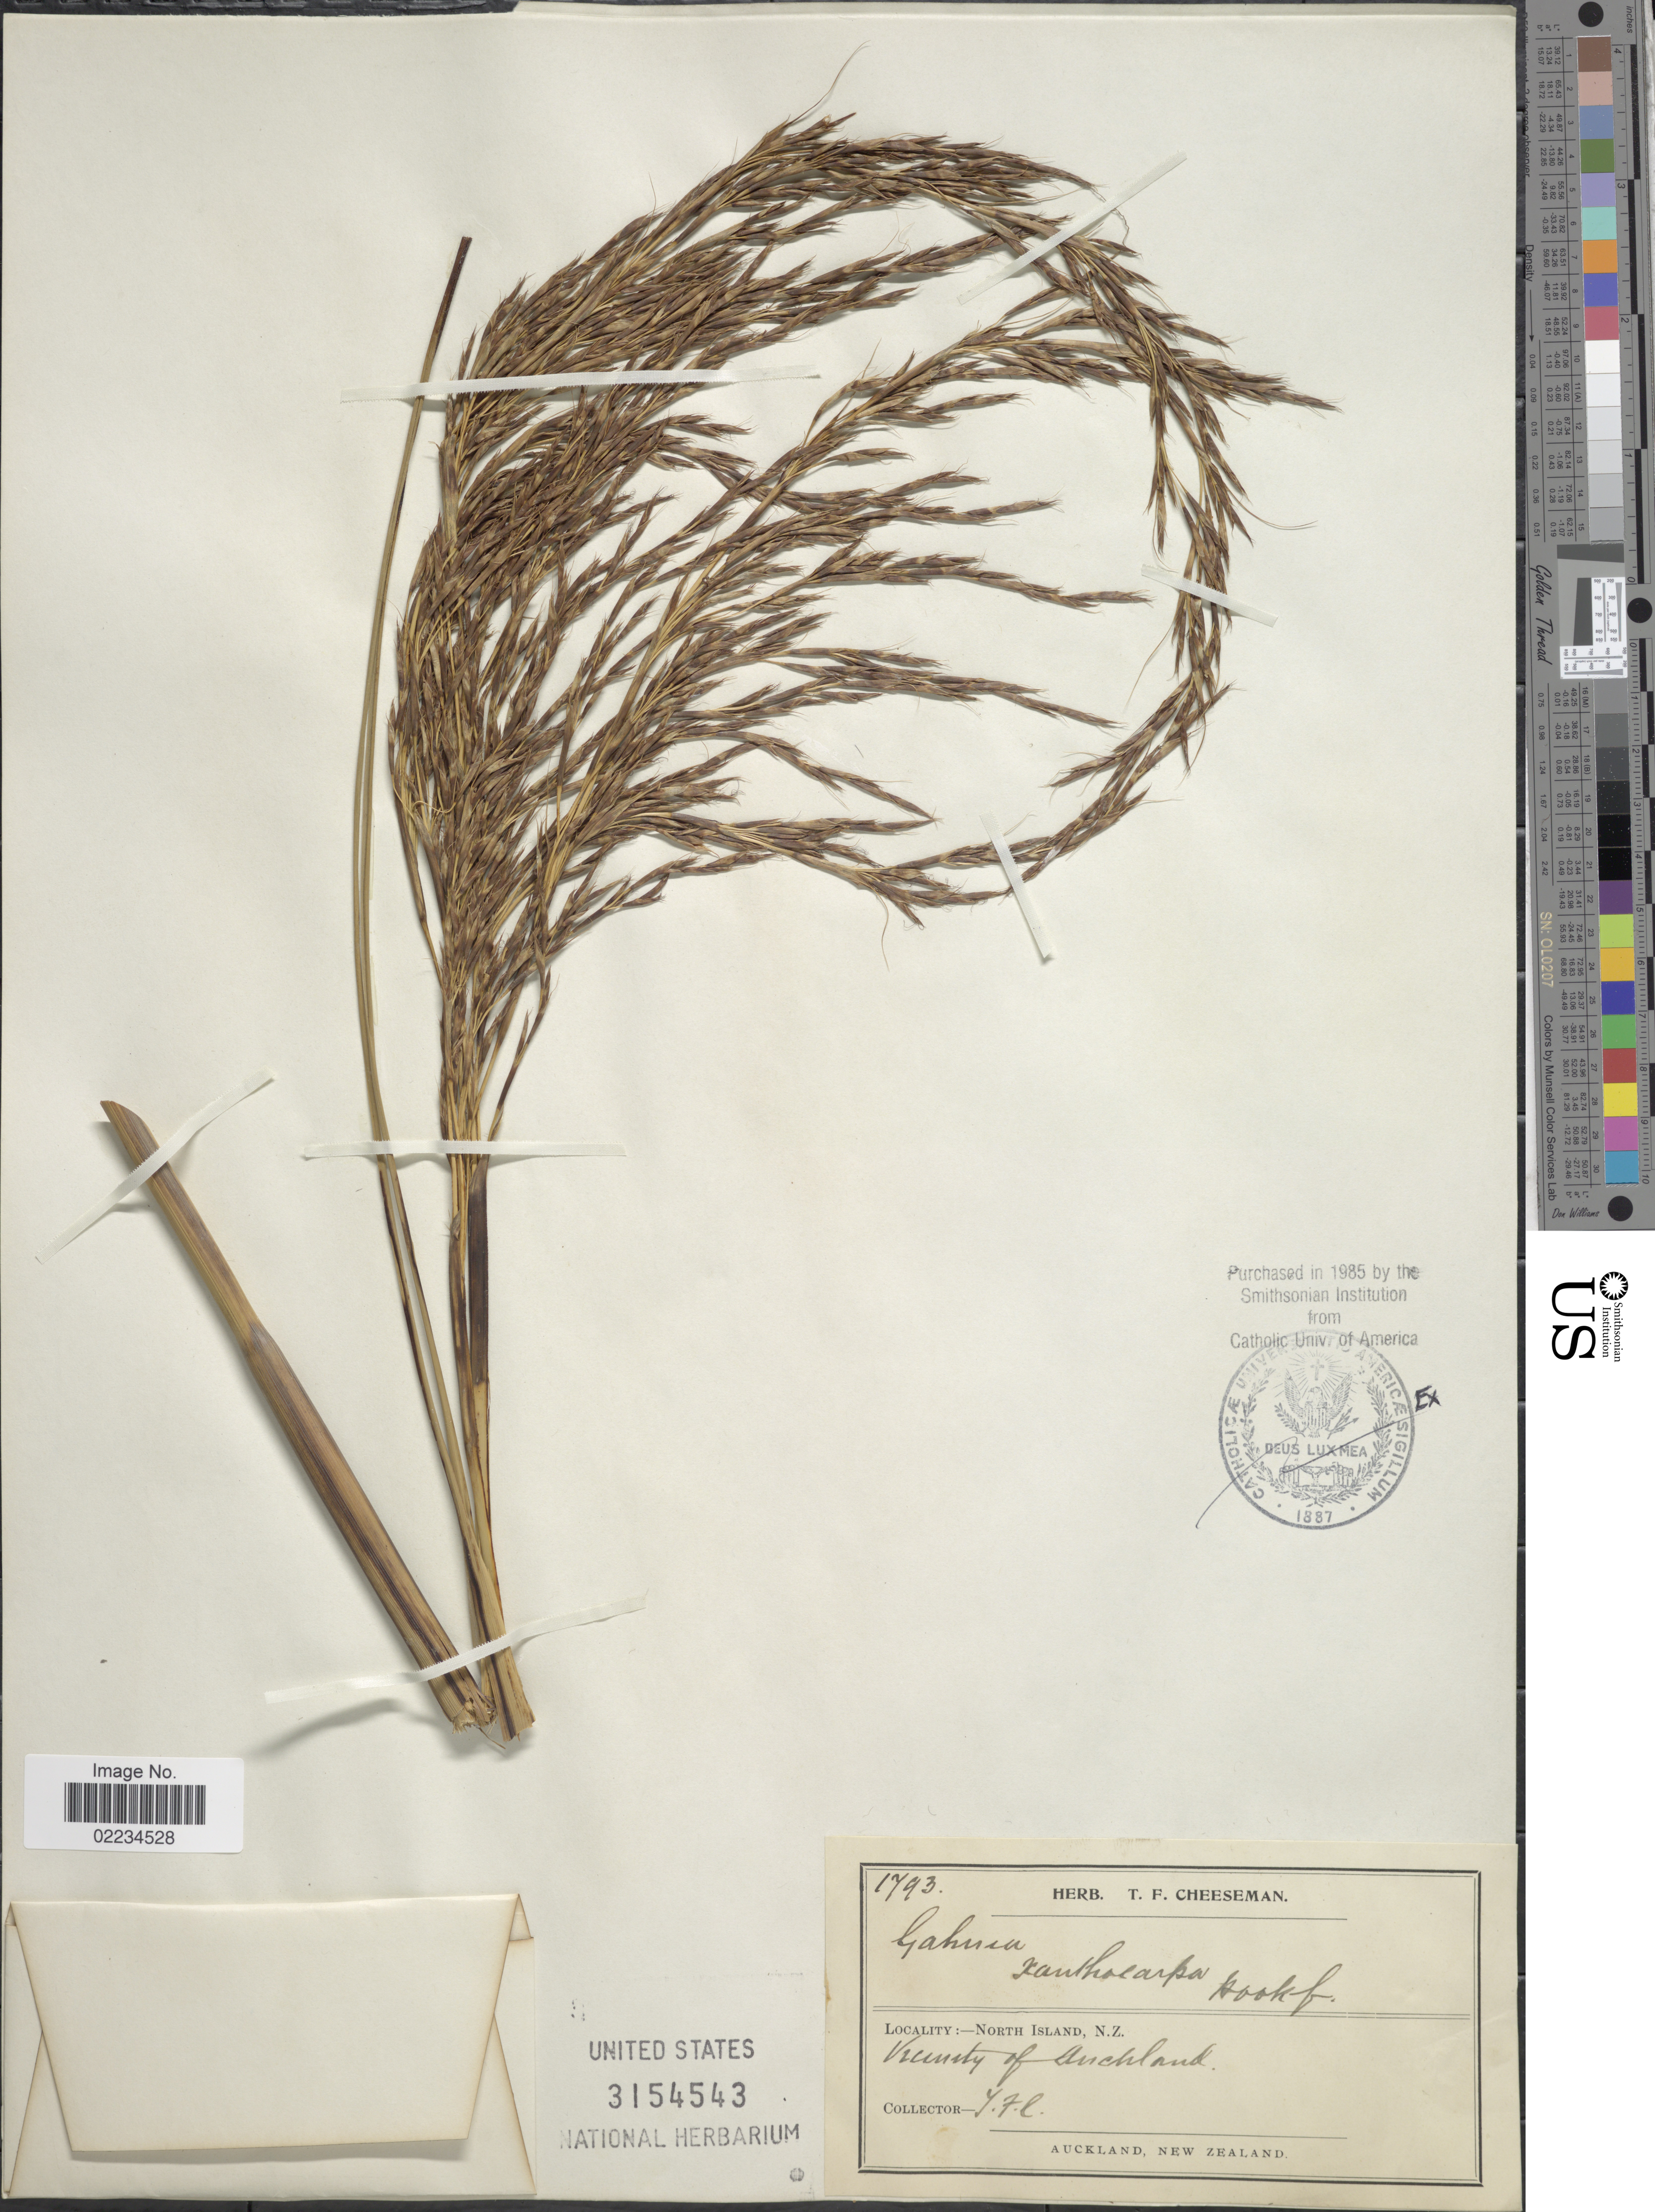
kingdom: Plantae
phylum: Tracheophyta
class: Liliopsida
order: Poales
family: Cyperaceae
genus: Gahnia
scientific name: Gahnia xanthocarpa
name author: (Hook. f.) Hook. f.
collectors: T. F. Cheeseman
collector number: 1793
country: New Zealand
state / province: Auckland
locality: North Island, Vicinity of Auckland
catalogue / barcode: US 3154543